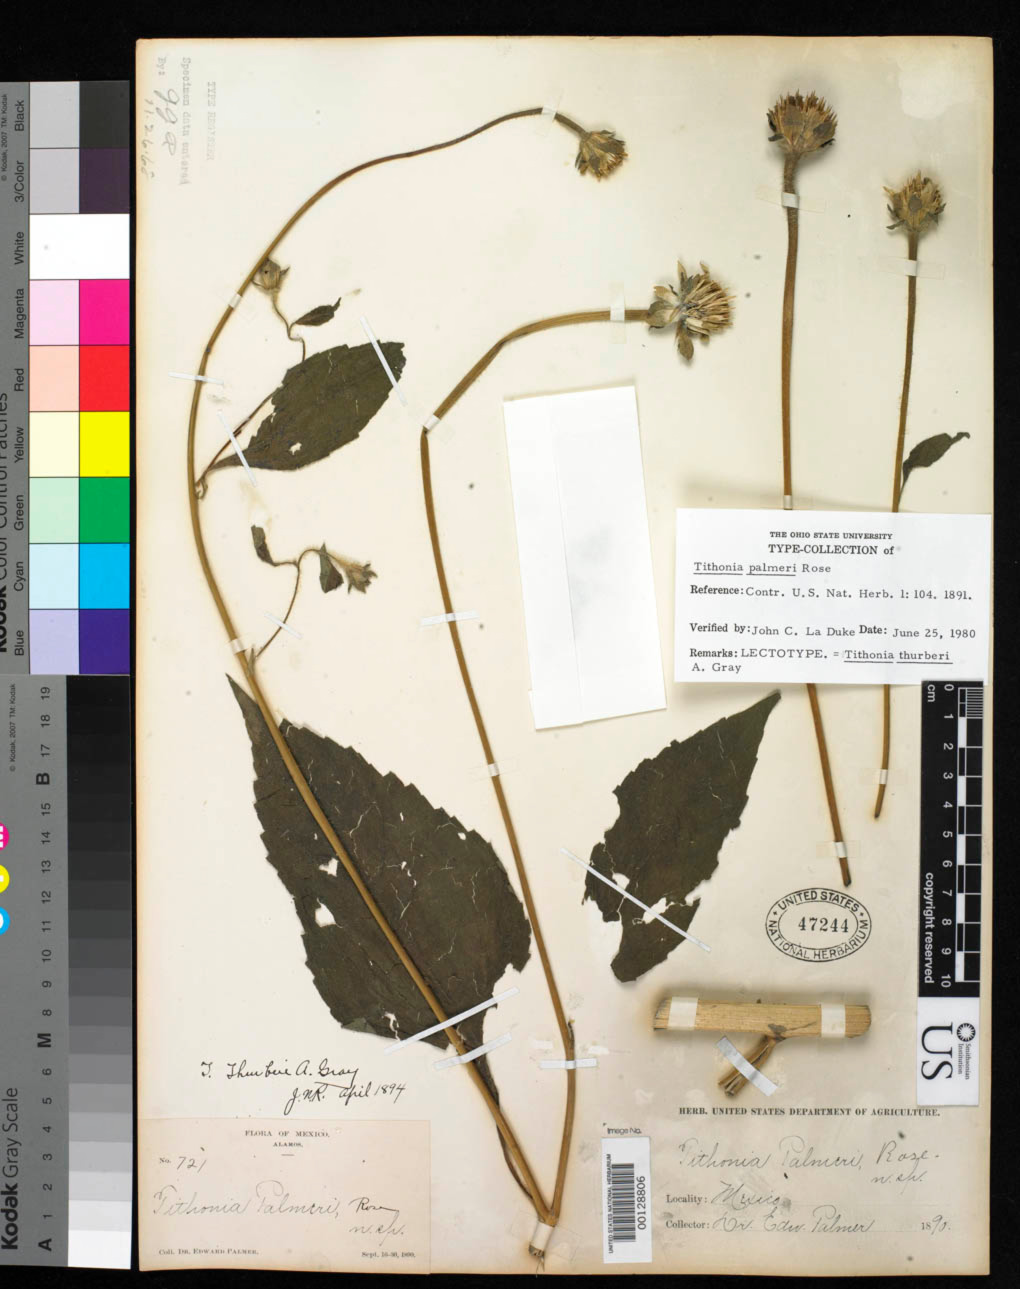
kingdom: Plantae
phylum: Tracheophyta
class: Magnoliopsida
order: Asterales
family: Asteraceae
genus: Tithonia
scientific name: Tithonia palmeri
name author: Rose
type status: Lectotype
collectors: E. Palmer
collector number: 721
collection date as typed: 16 Sep 1890 to 30 Sep 1890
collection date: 1890-09-16/1890-09-30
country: Mexico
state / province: Sonora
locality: Alamos.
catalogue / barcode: US 47244